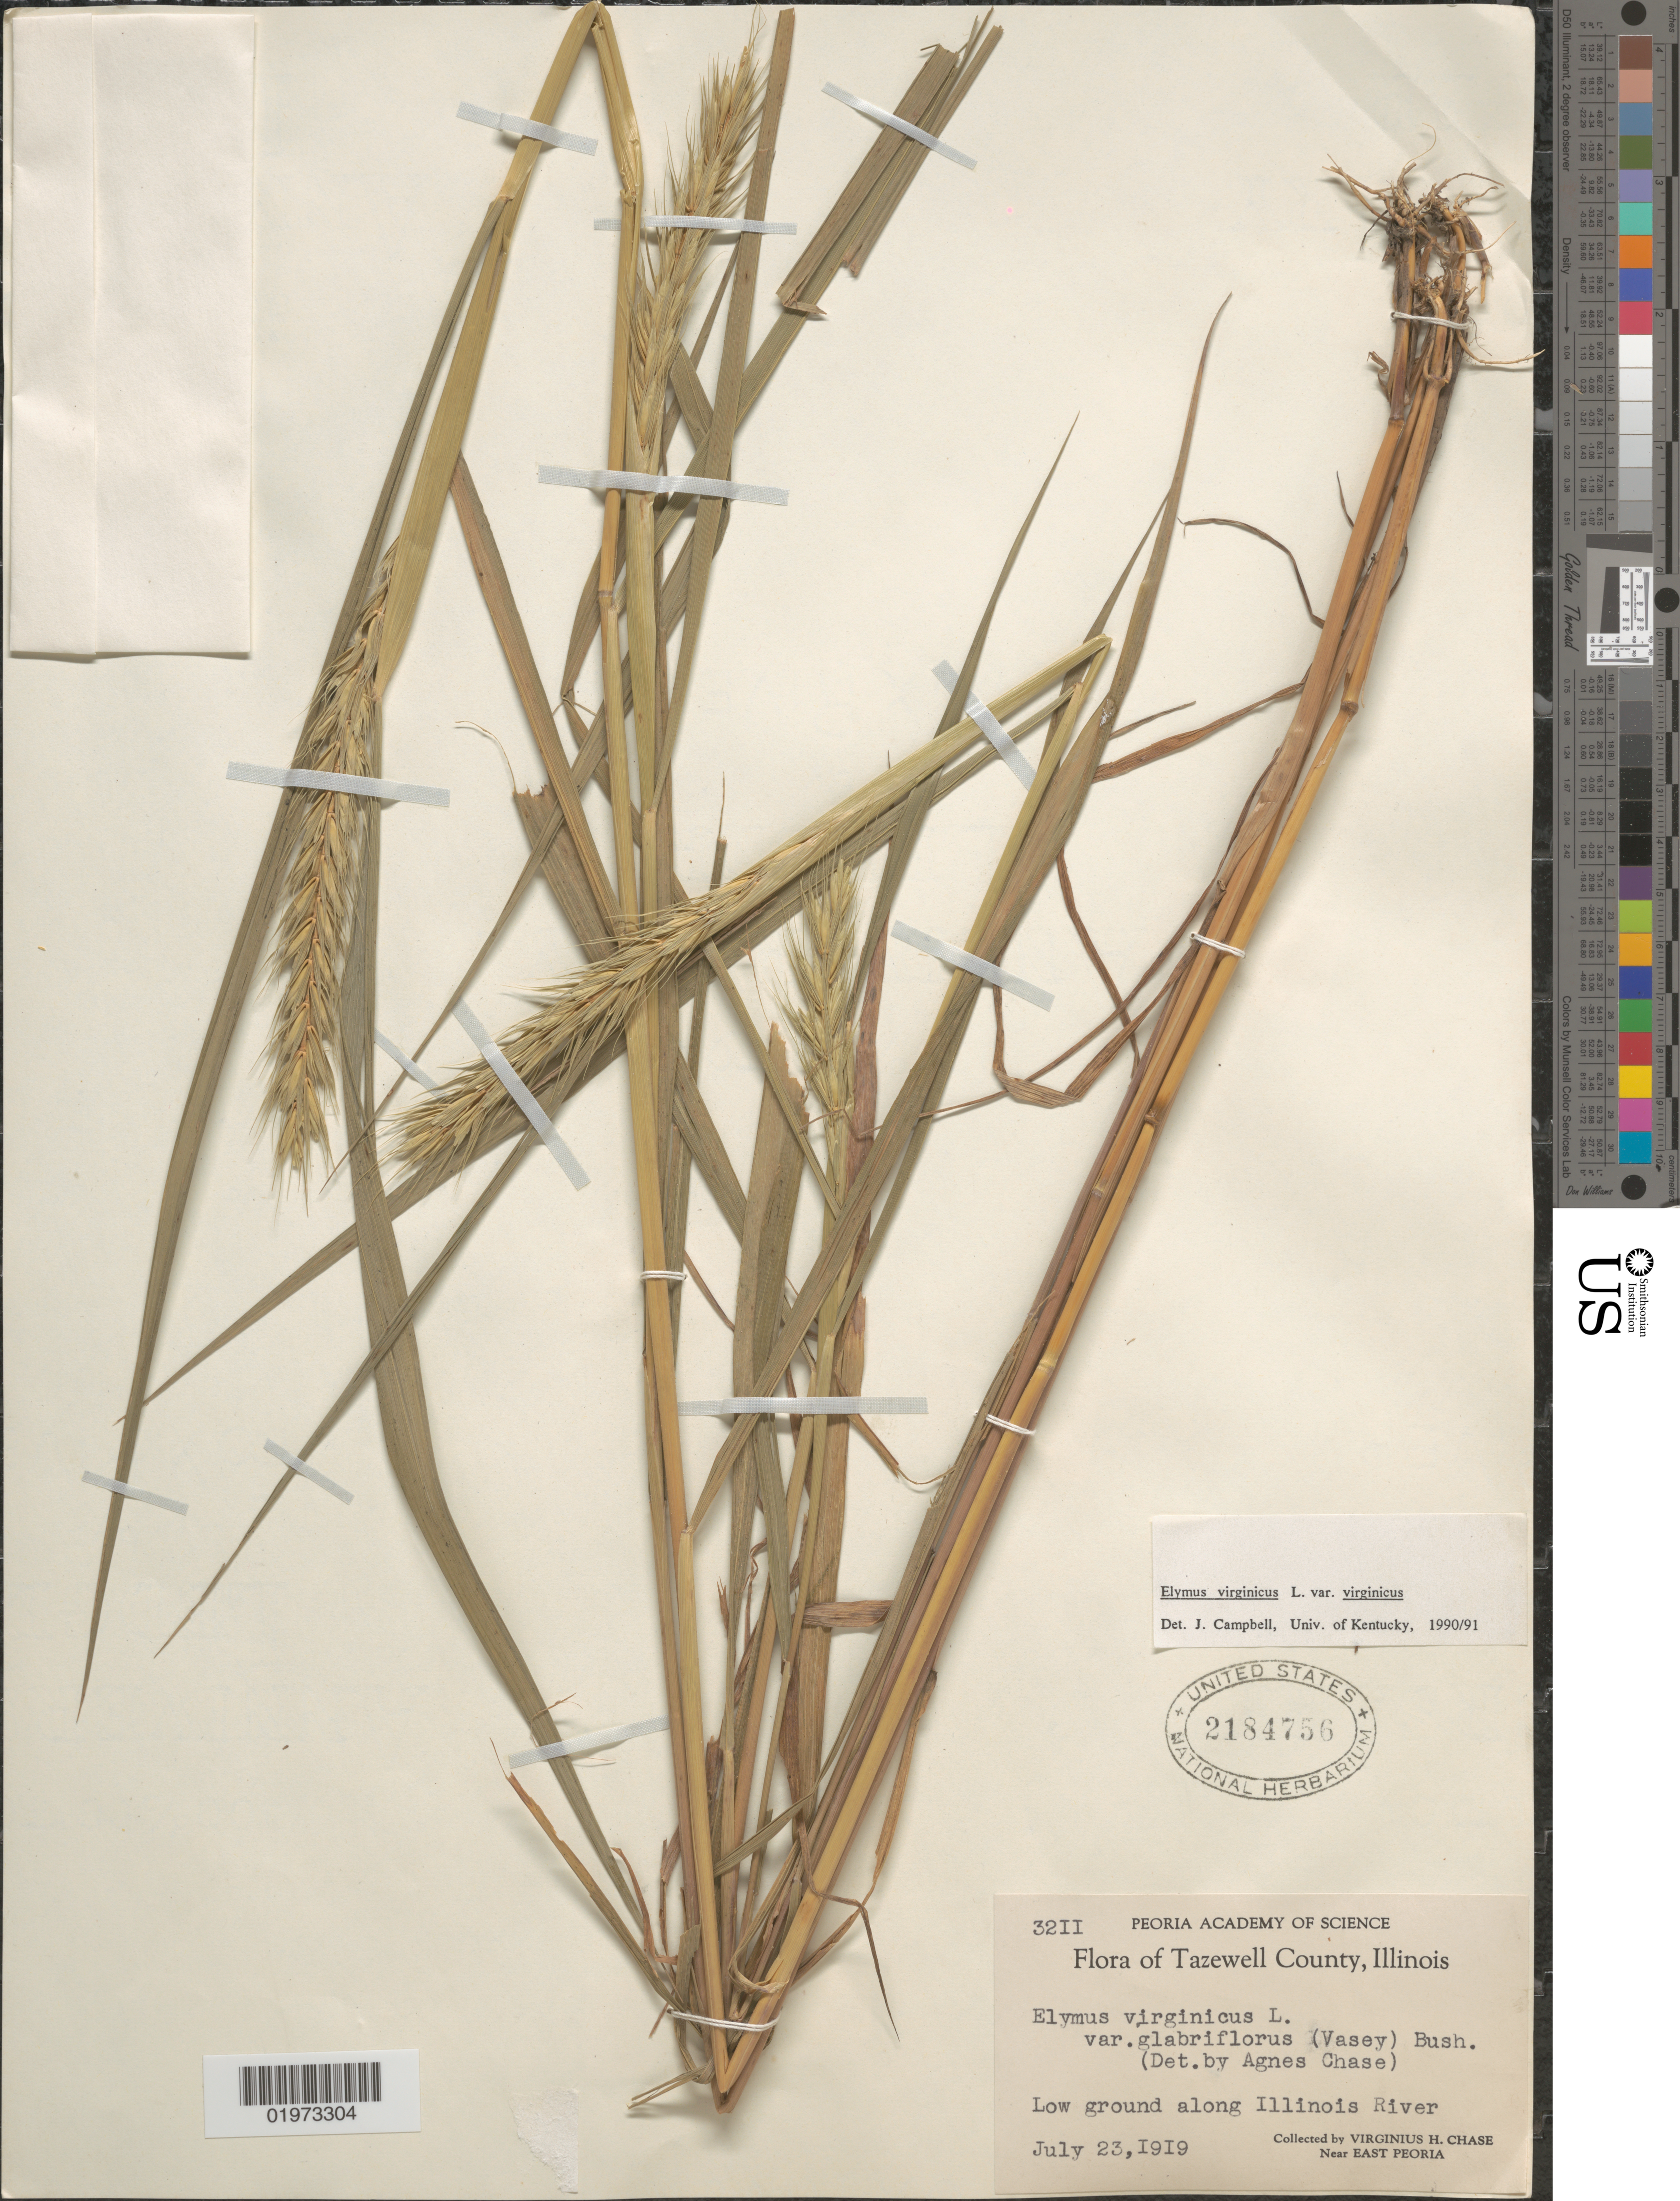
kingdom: Plantae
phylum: Tracheophyta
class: Liliopsida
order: Poales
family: Poaceae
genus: Elymus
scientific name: Elymus virginicus var. virginicus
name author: L.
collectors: V. H. Chase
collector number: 3211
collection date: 1919-07-23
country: United States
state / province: Illinois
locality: Tazewell County. Low ground along Illinois River. Near East Peoria.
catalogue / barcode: US 2184756